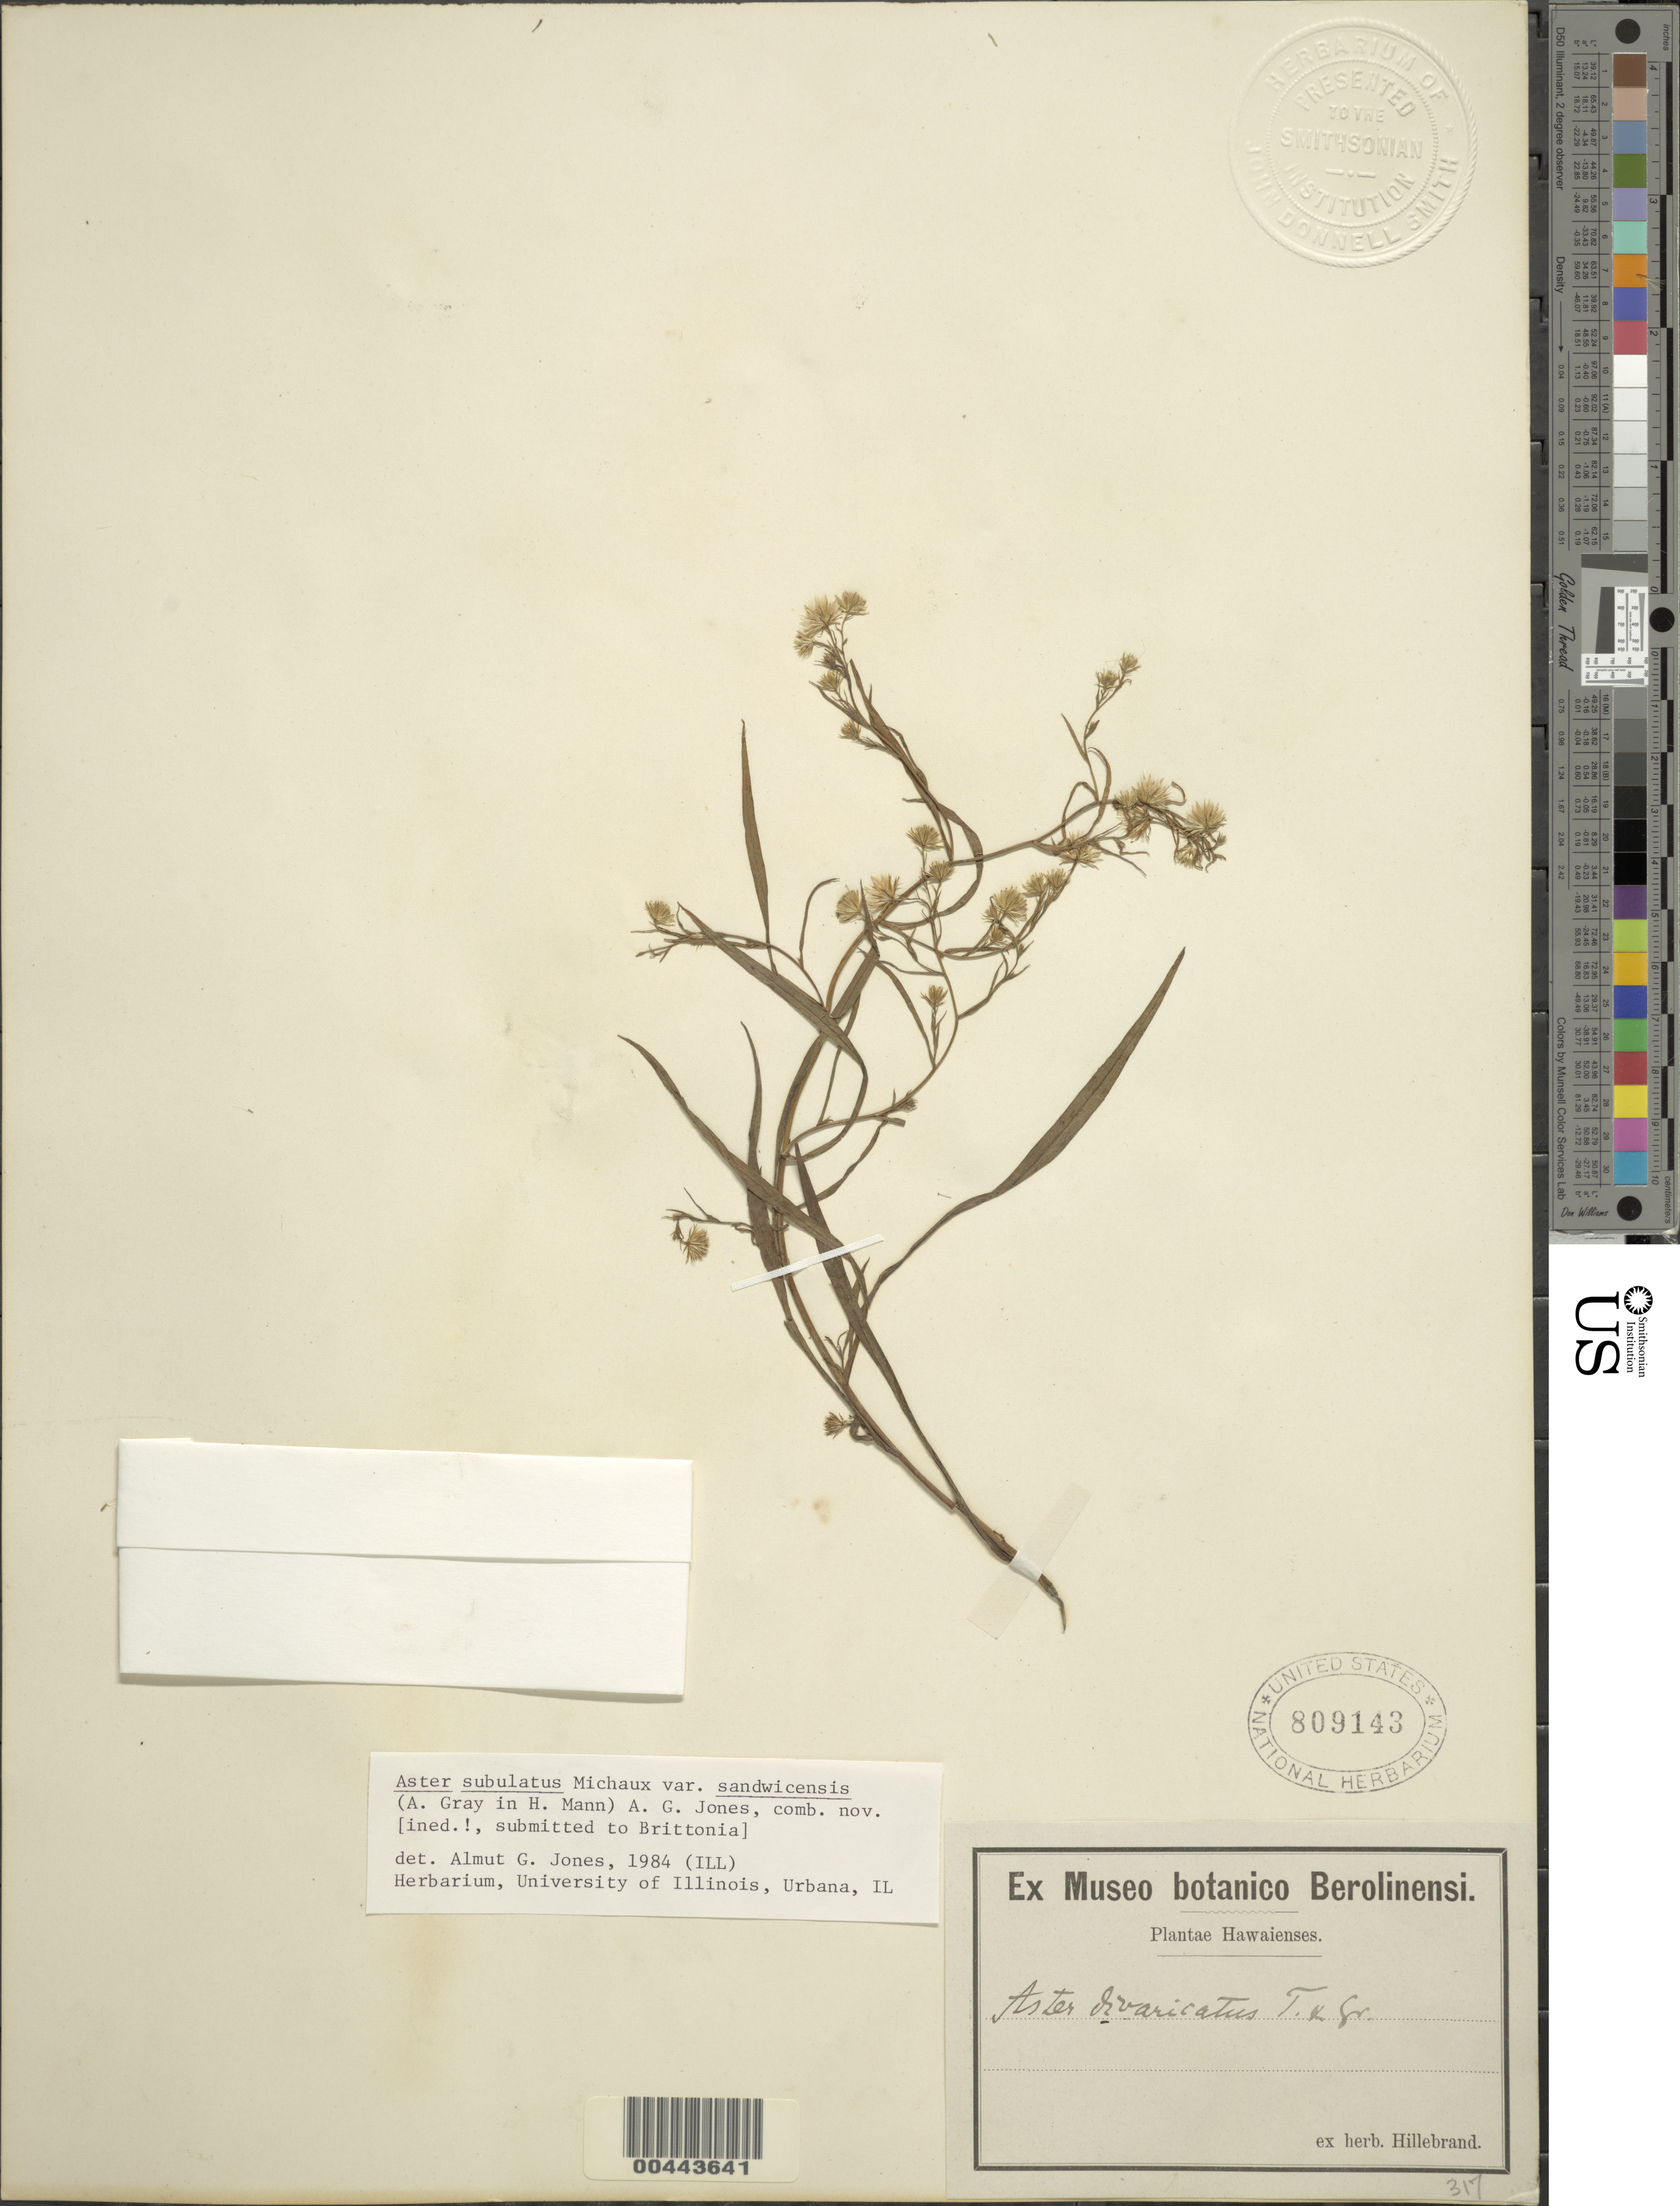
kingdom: Plantae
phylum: Tracheophyta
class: Magnoliopsida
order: Asterales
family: Asteraceae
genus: Symphyotrichum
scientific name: Symphyotrichum expansum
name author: (Poepp. ex Spreng.) G.L. Nesom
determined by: Wagner, W. L., (BOT), Smithsonian Institution - National Museum of Natural History (UNITED STATES)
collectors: W. Hillebrand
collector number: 317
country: United States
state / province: Hawaii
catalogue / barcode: US 809143